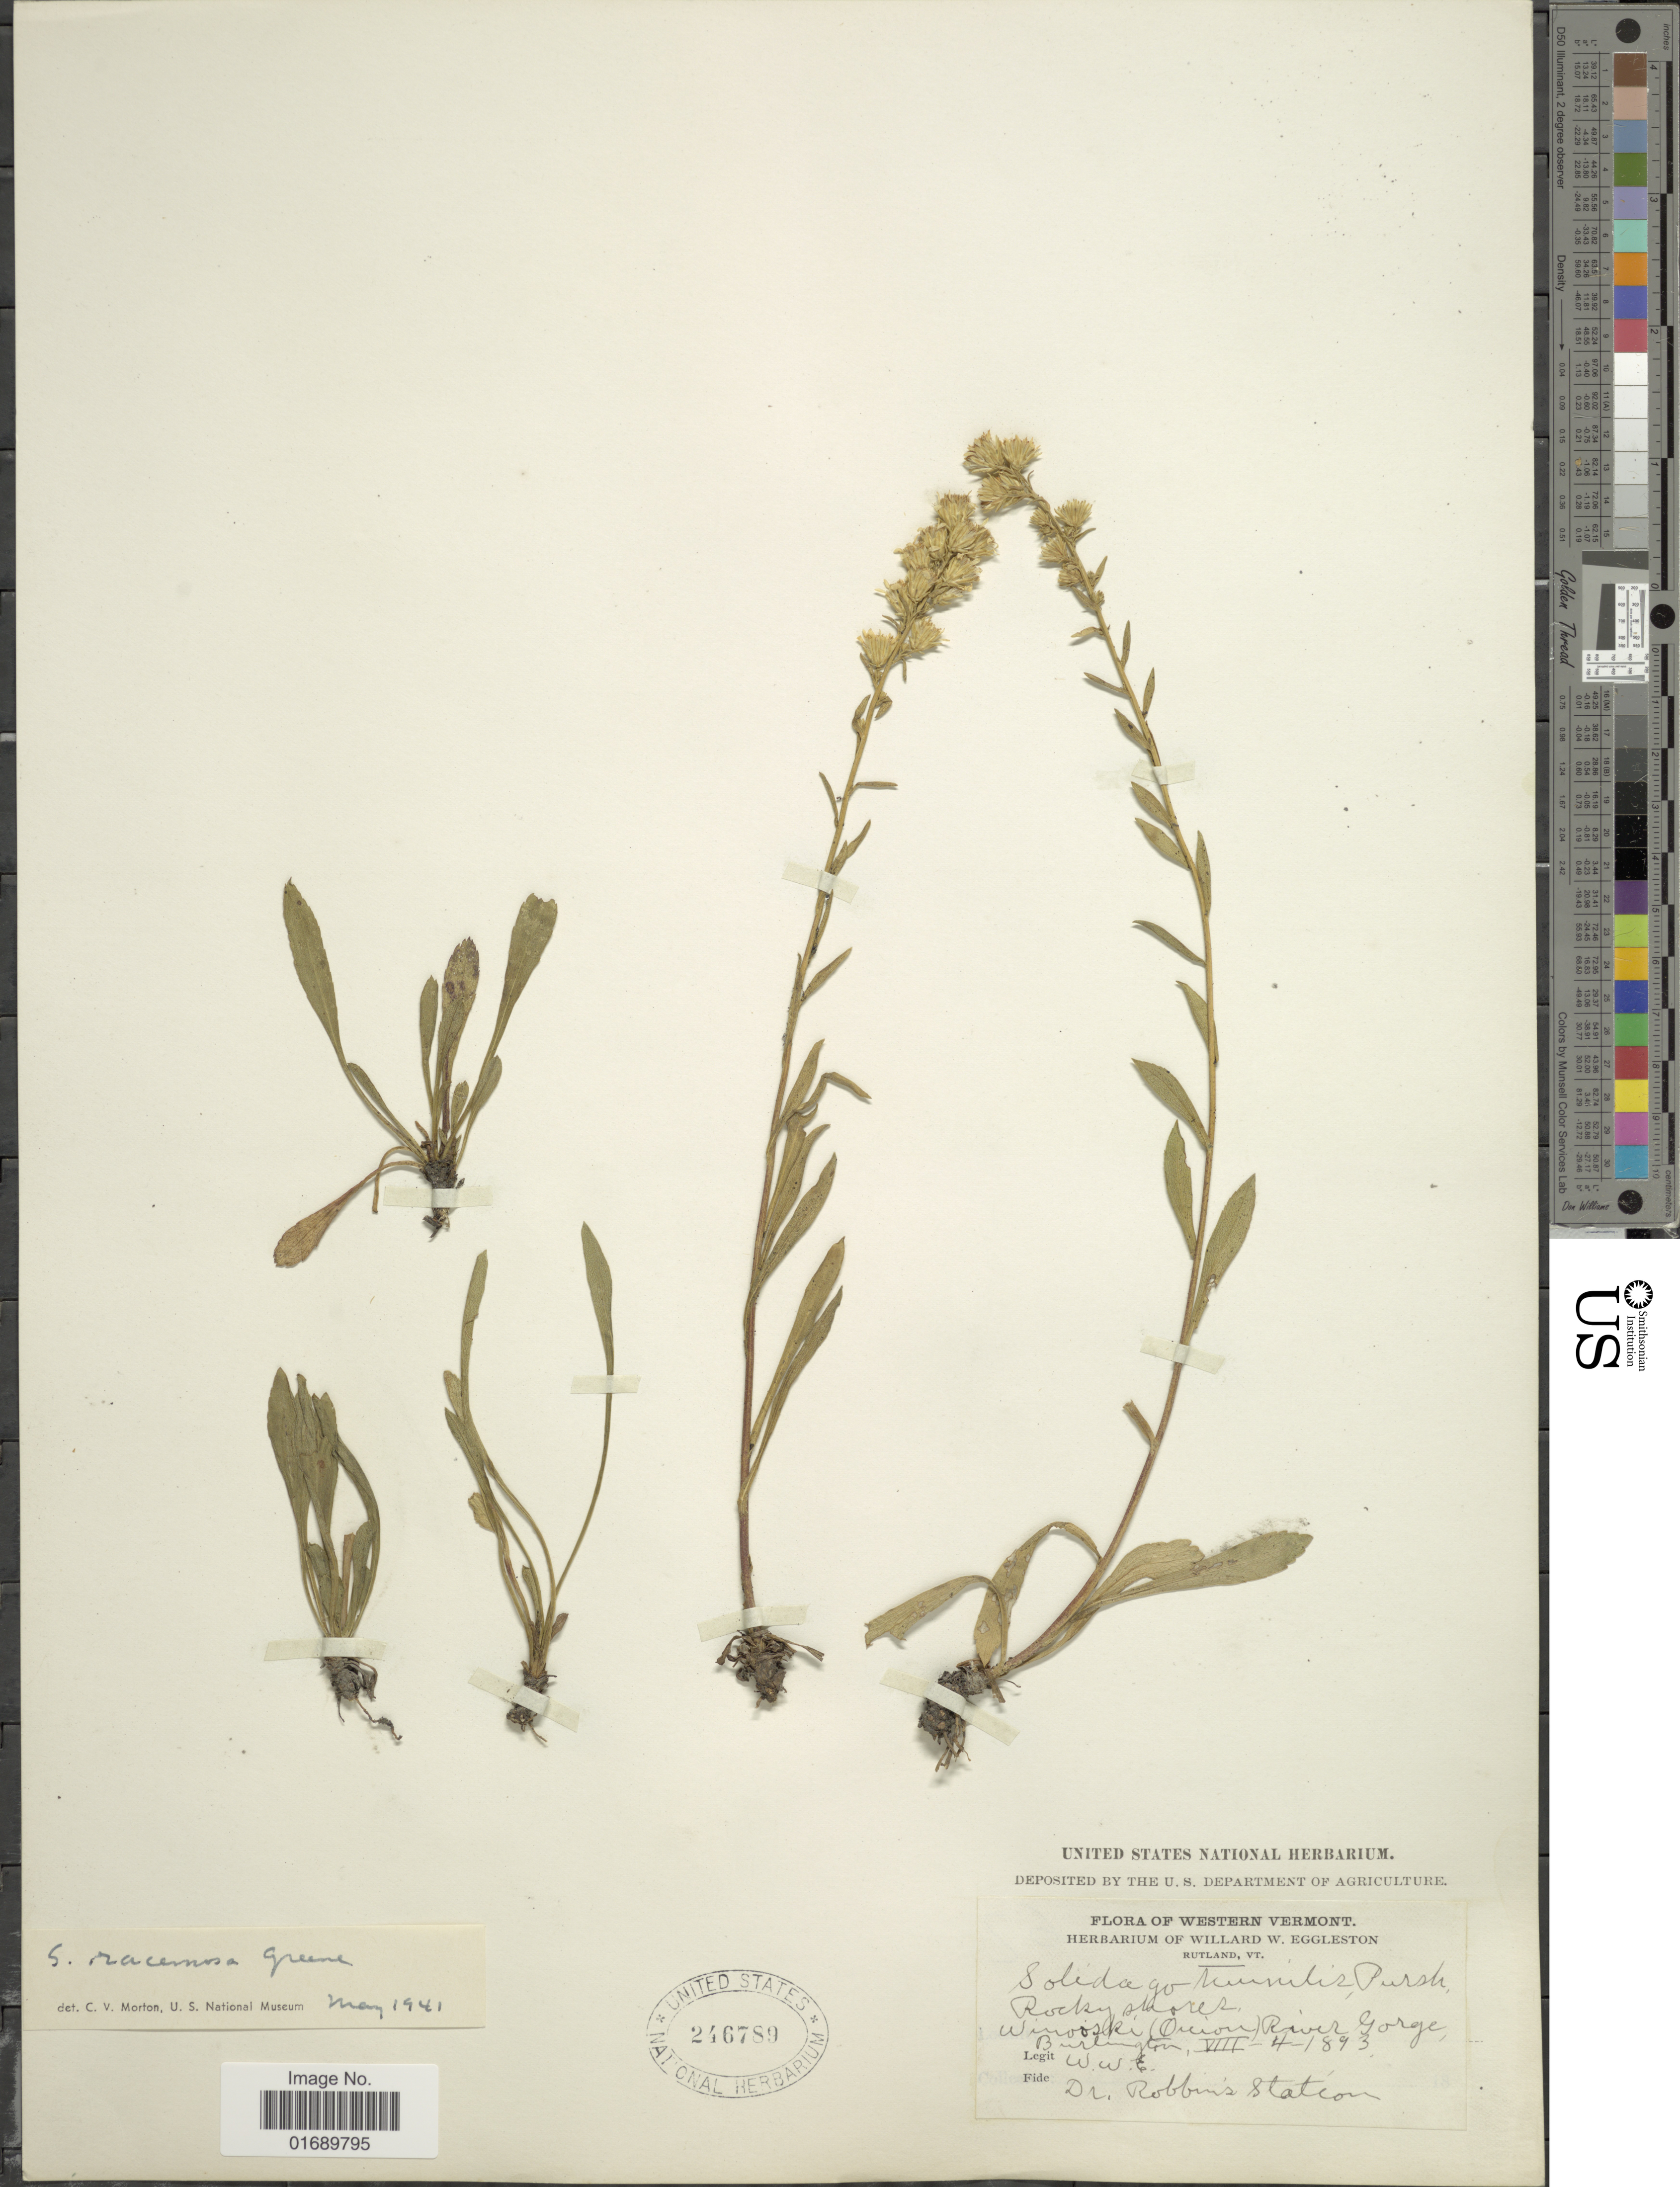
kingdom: Plantae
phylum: Tracheophyta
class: Magnoliopsida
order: Asterales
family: Asteraceae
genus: Solidago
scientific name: Solidago racemosa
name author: Greene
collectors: W. W. Eggleston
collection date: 1893-08-04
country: United States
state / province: Vermont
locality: Western Vermont, Rocky shores, Winooski (Onion) River Gorge, Burlington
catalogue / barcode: US 246789